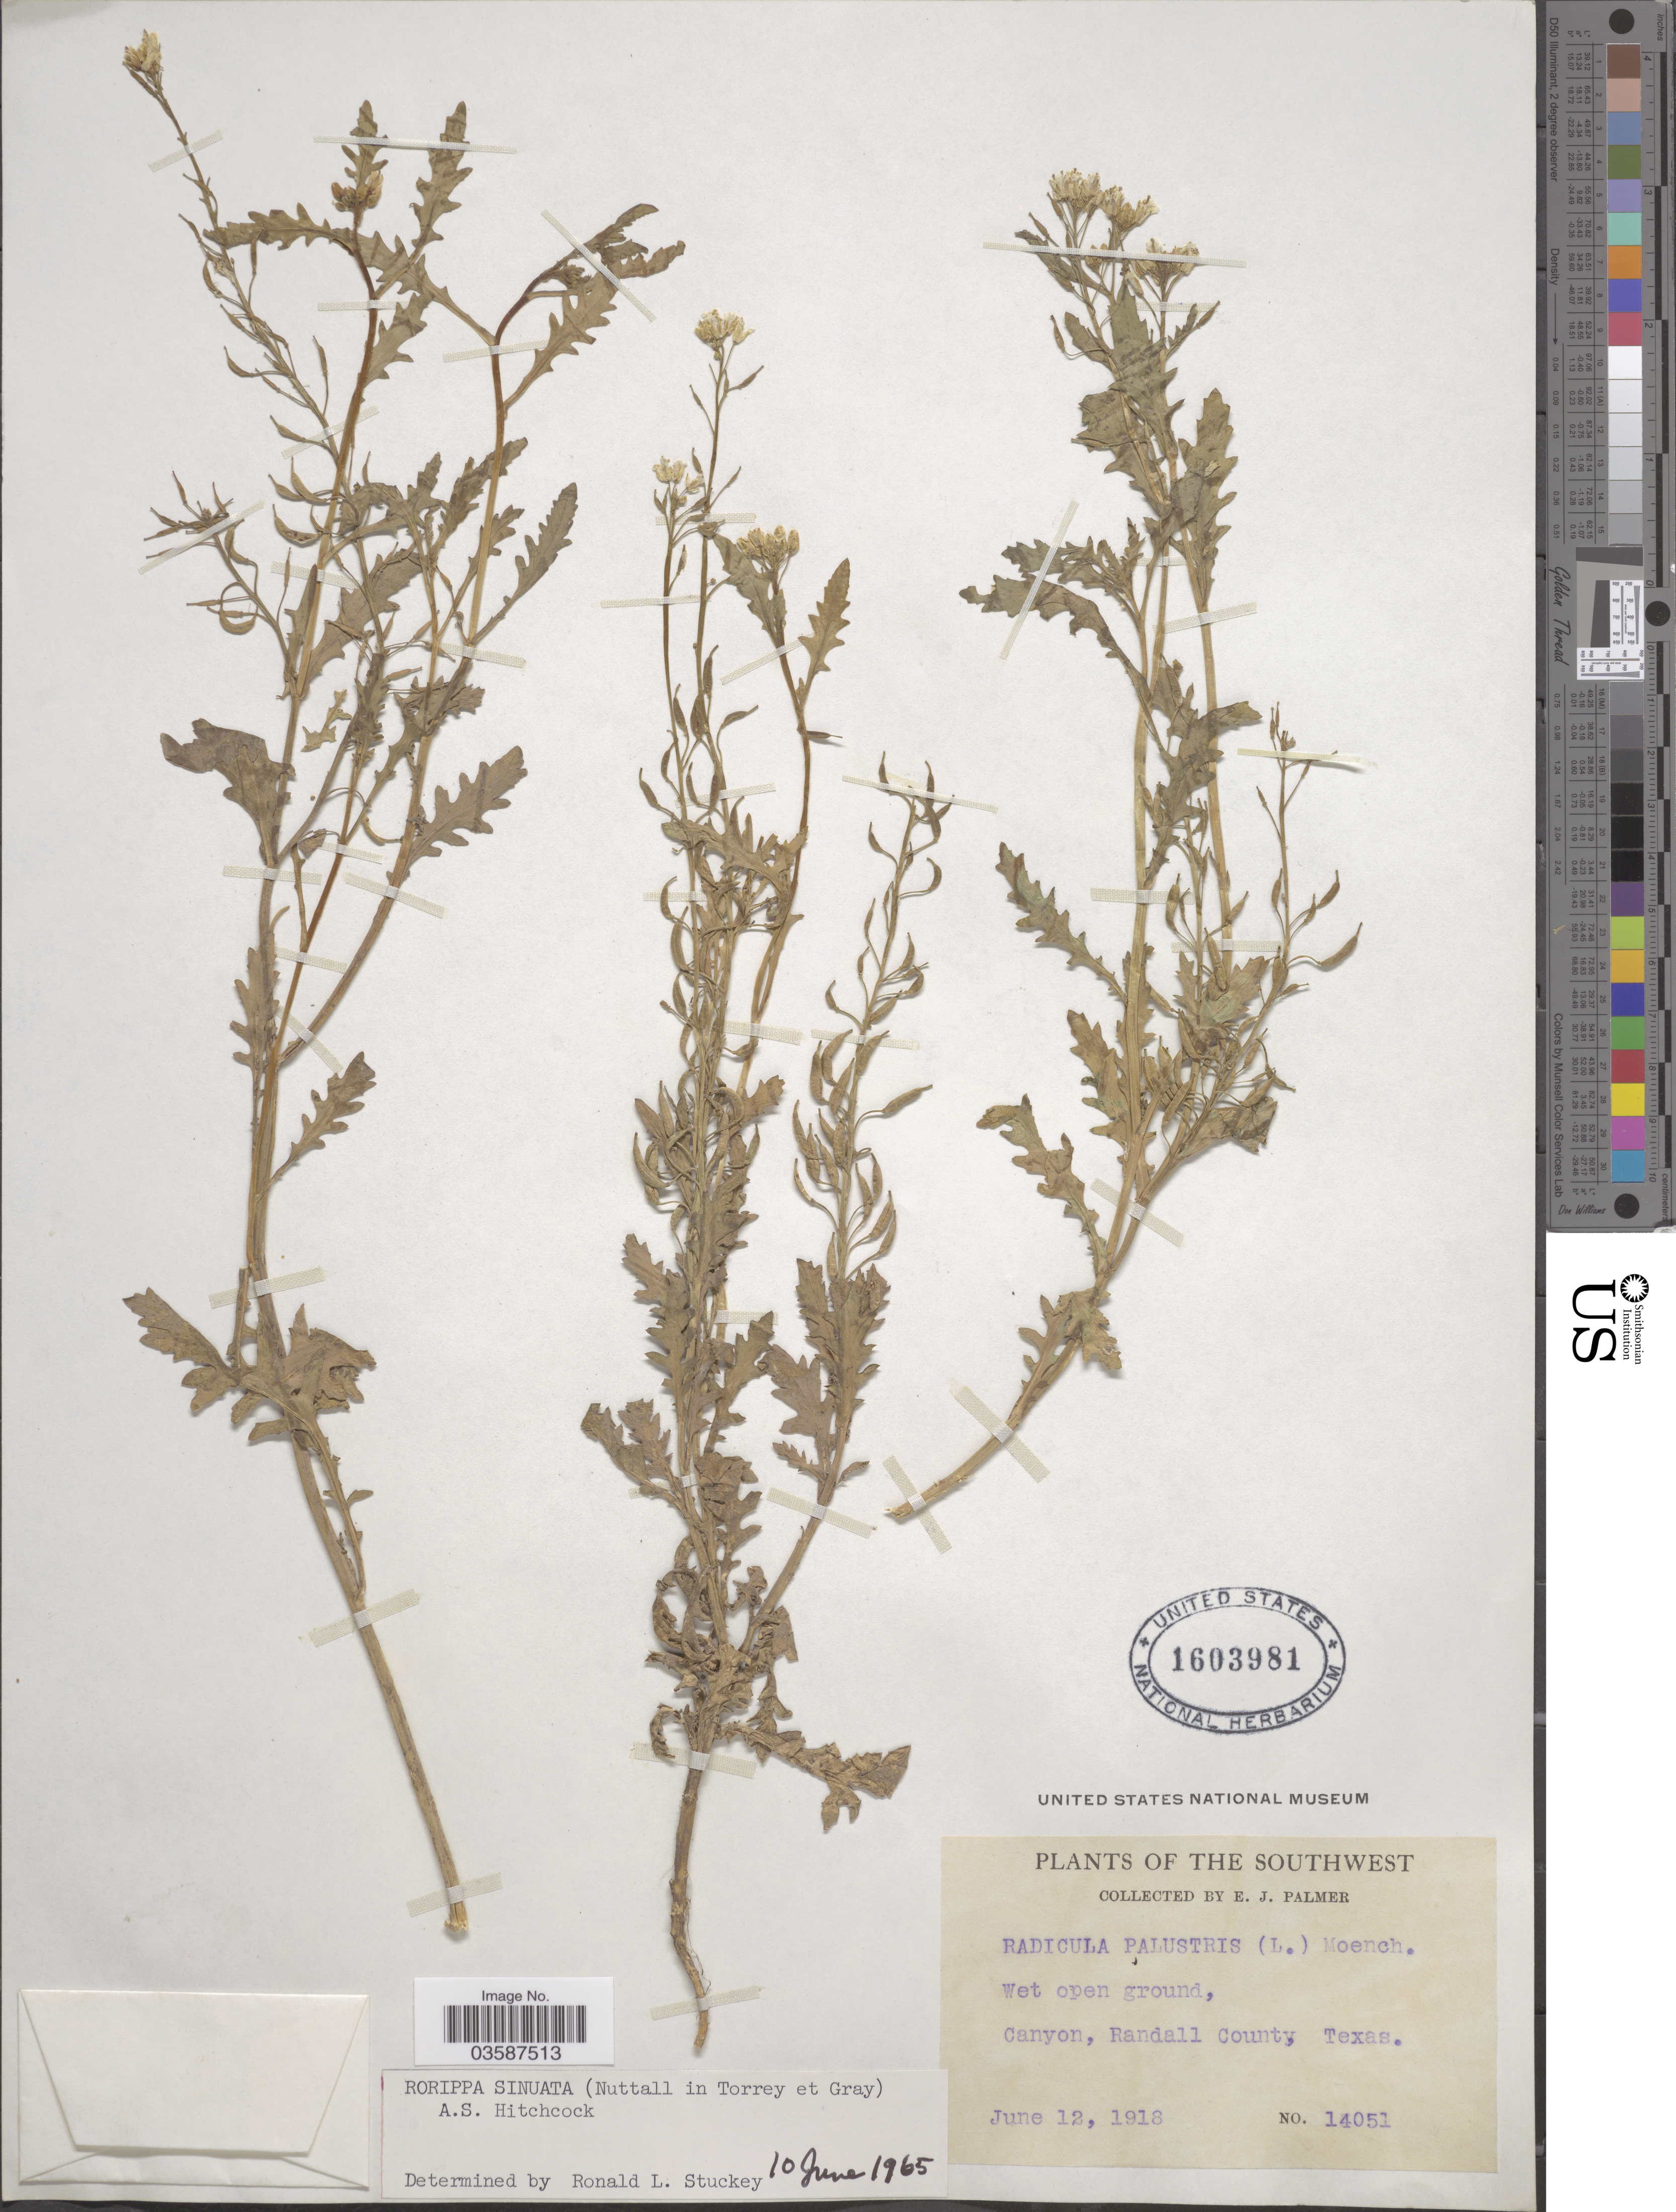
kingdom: Plantae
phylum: Tracheophyta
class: Magnoliopsida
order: Brassicales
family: Brassicaceae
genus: Rorippa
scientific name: Rorippa sinuata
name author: (Nutt.) Hitchc.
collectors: E. J. Palmer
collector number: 14051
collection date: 1918-06-12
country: United States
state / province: Texas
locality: The Southwest. Canyon, Randall County.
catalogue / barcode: US 1603981